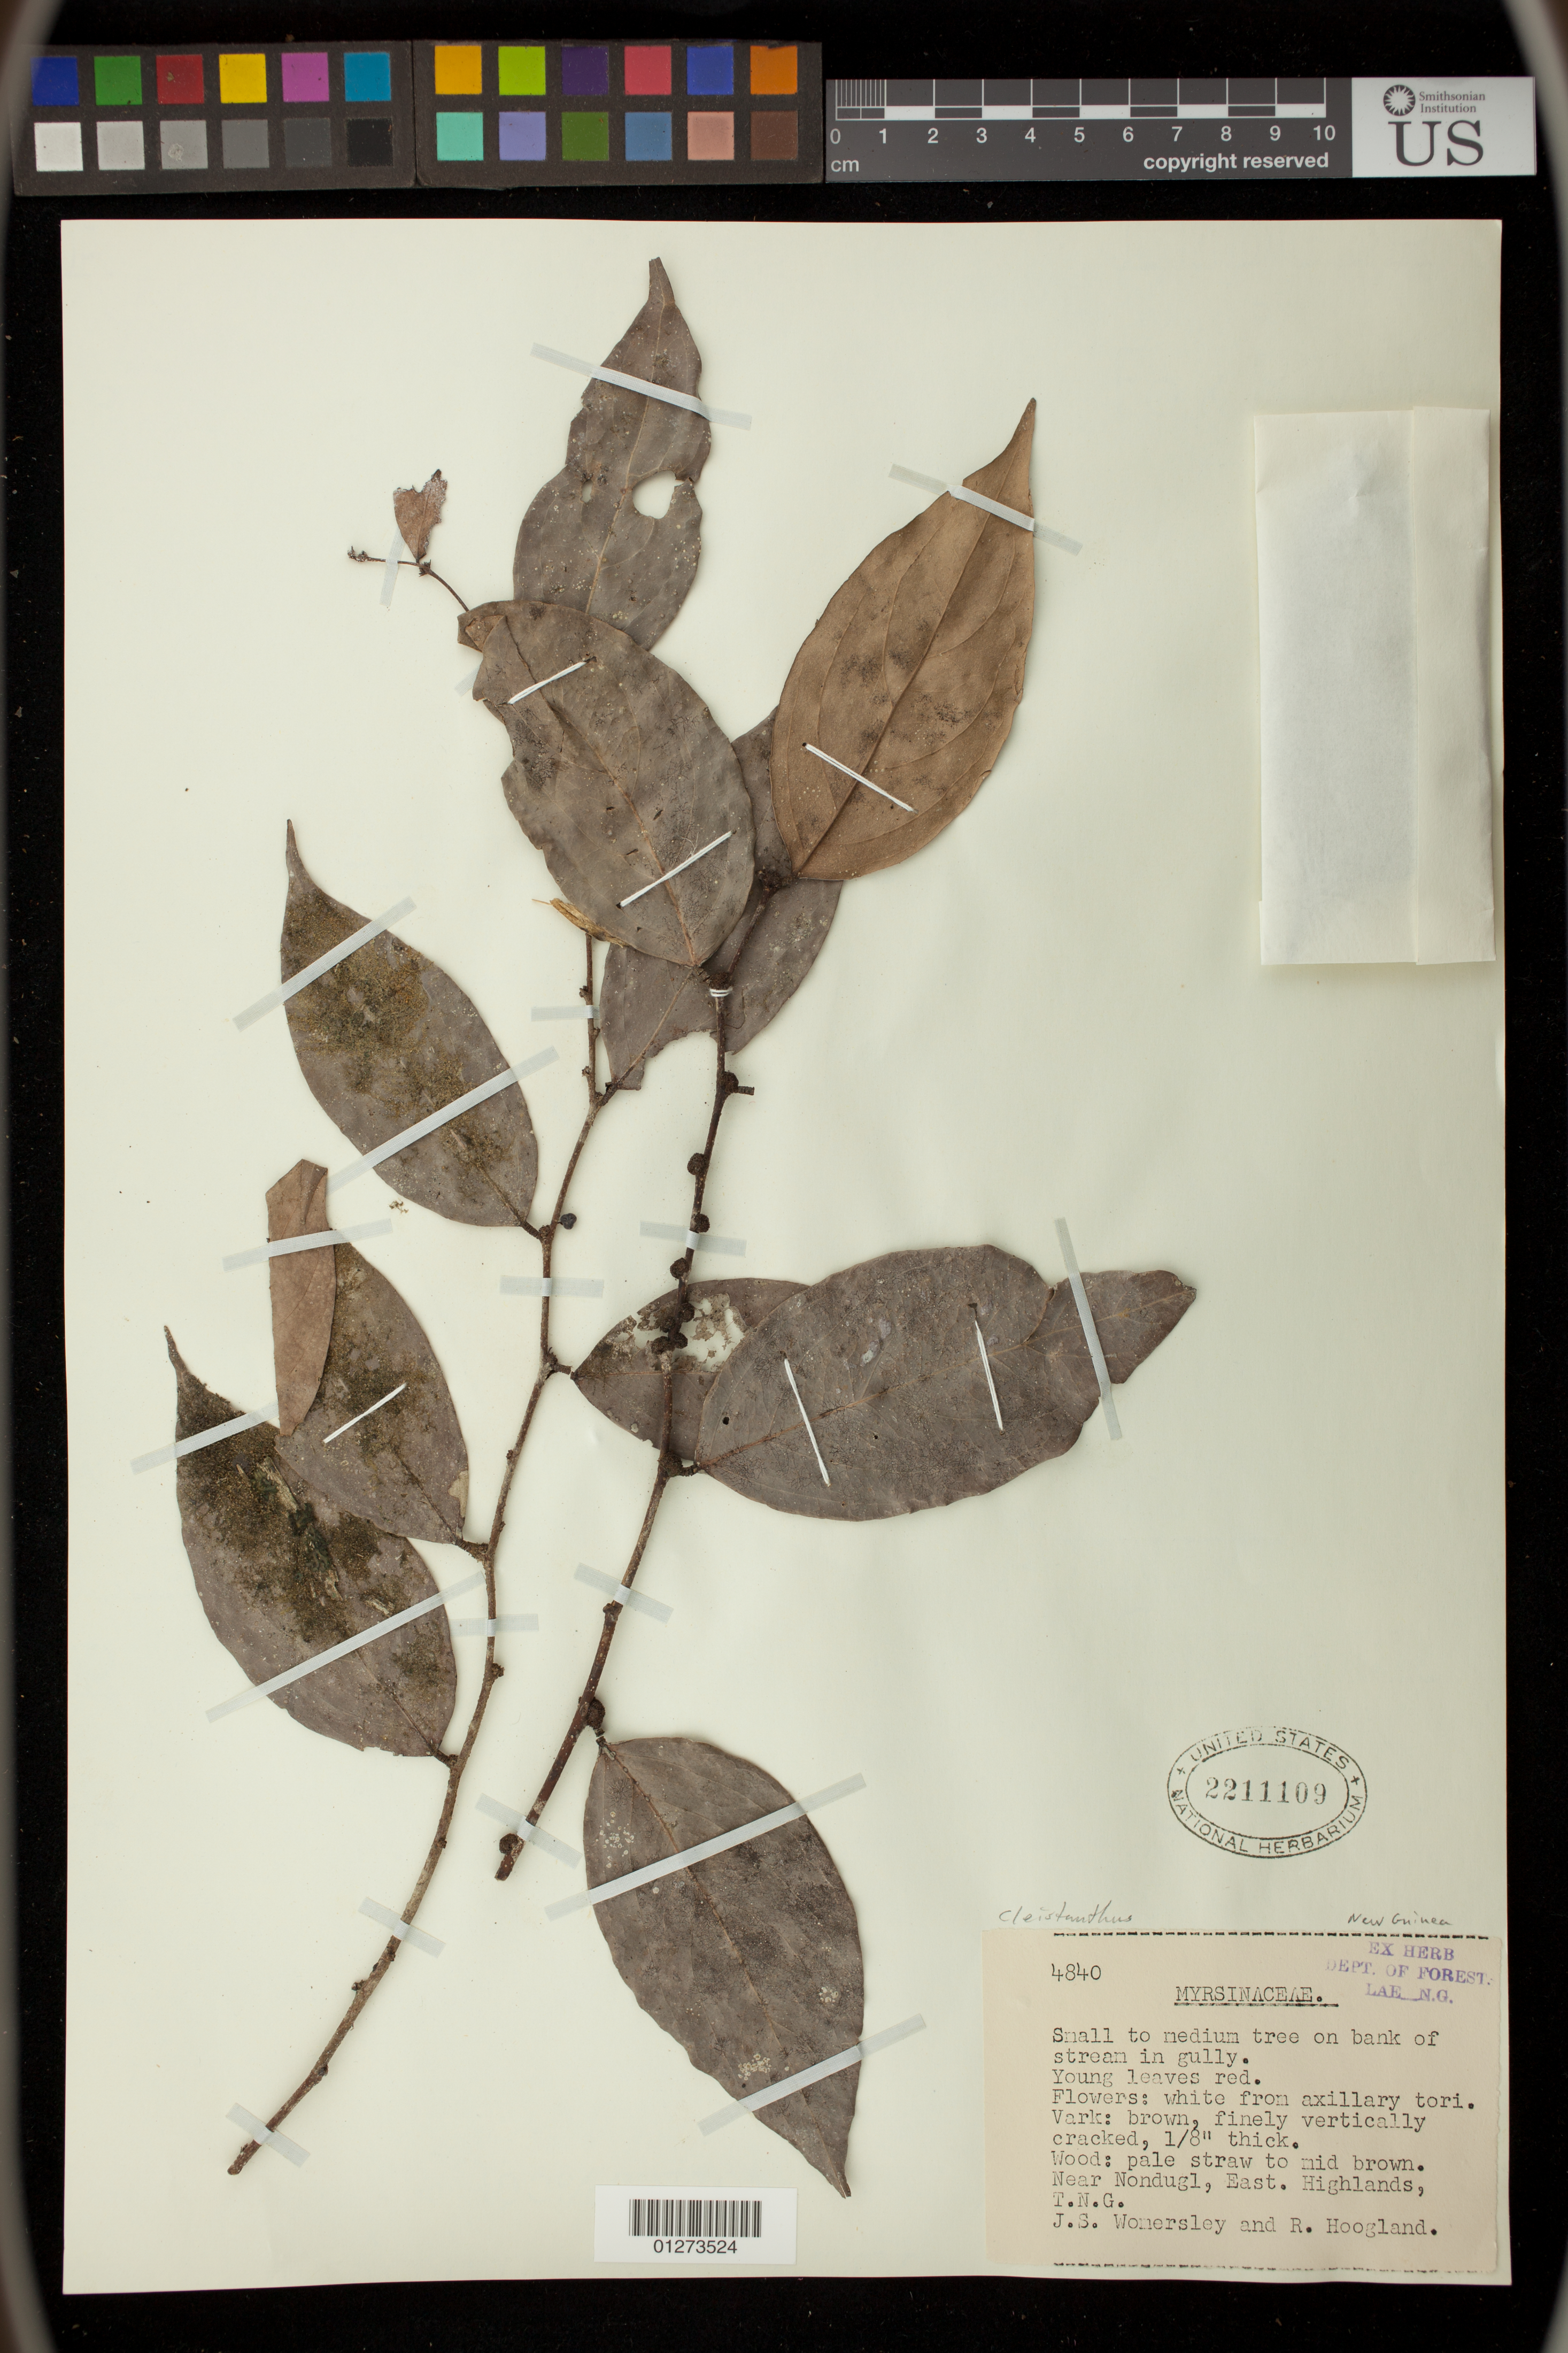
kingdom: Plantae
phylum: Tracheophyta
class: Magnoliopsida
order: Malpighiales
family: Phyllanthaceae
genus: Cleistanthus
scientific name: Cleistanthus sp.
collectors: J. S. Womersley & R. D. Hoogland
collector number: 4840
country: Papua New Guinea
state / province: Western Highlands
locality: Near Nondugl, East. Highlands, T. N. G.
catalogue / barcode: US 2211109